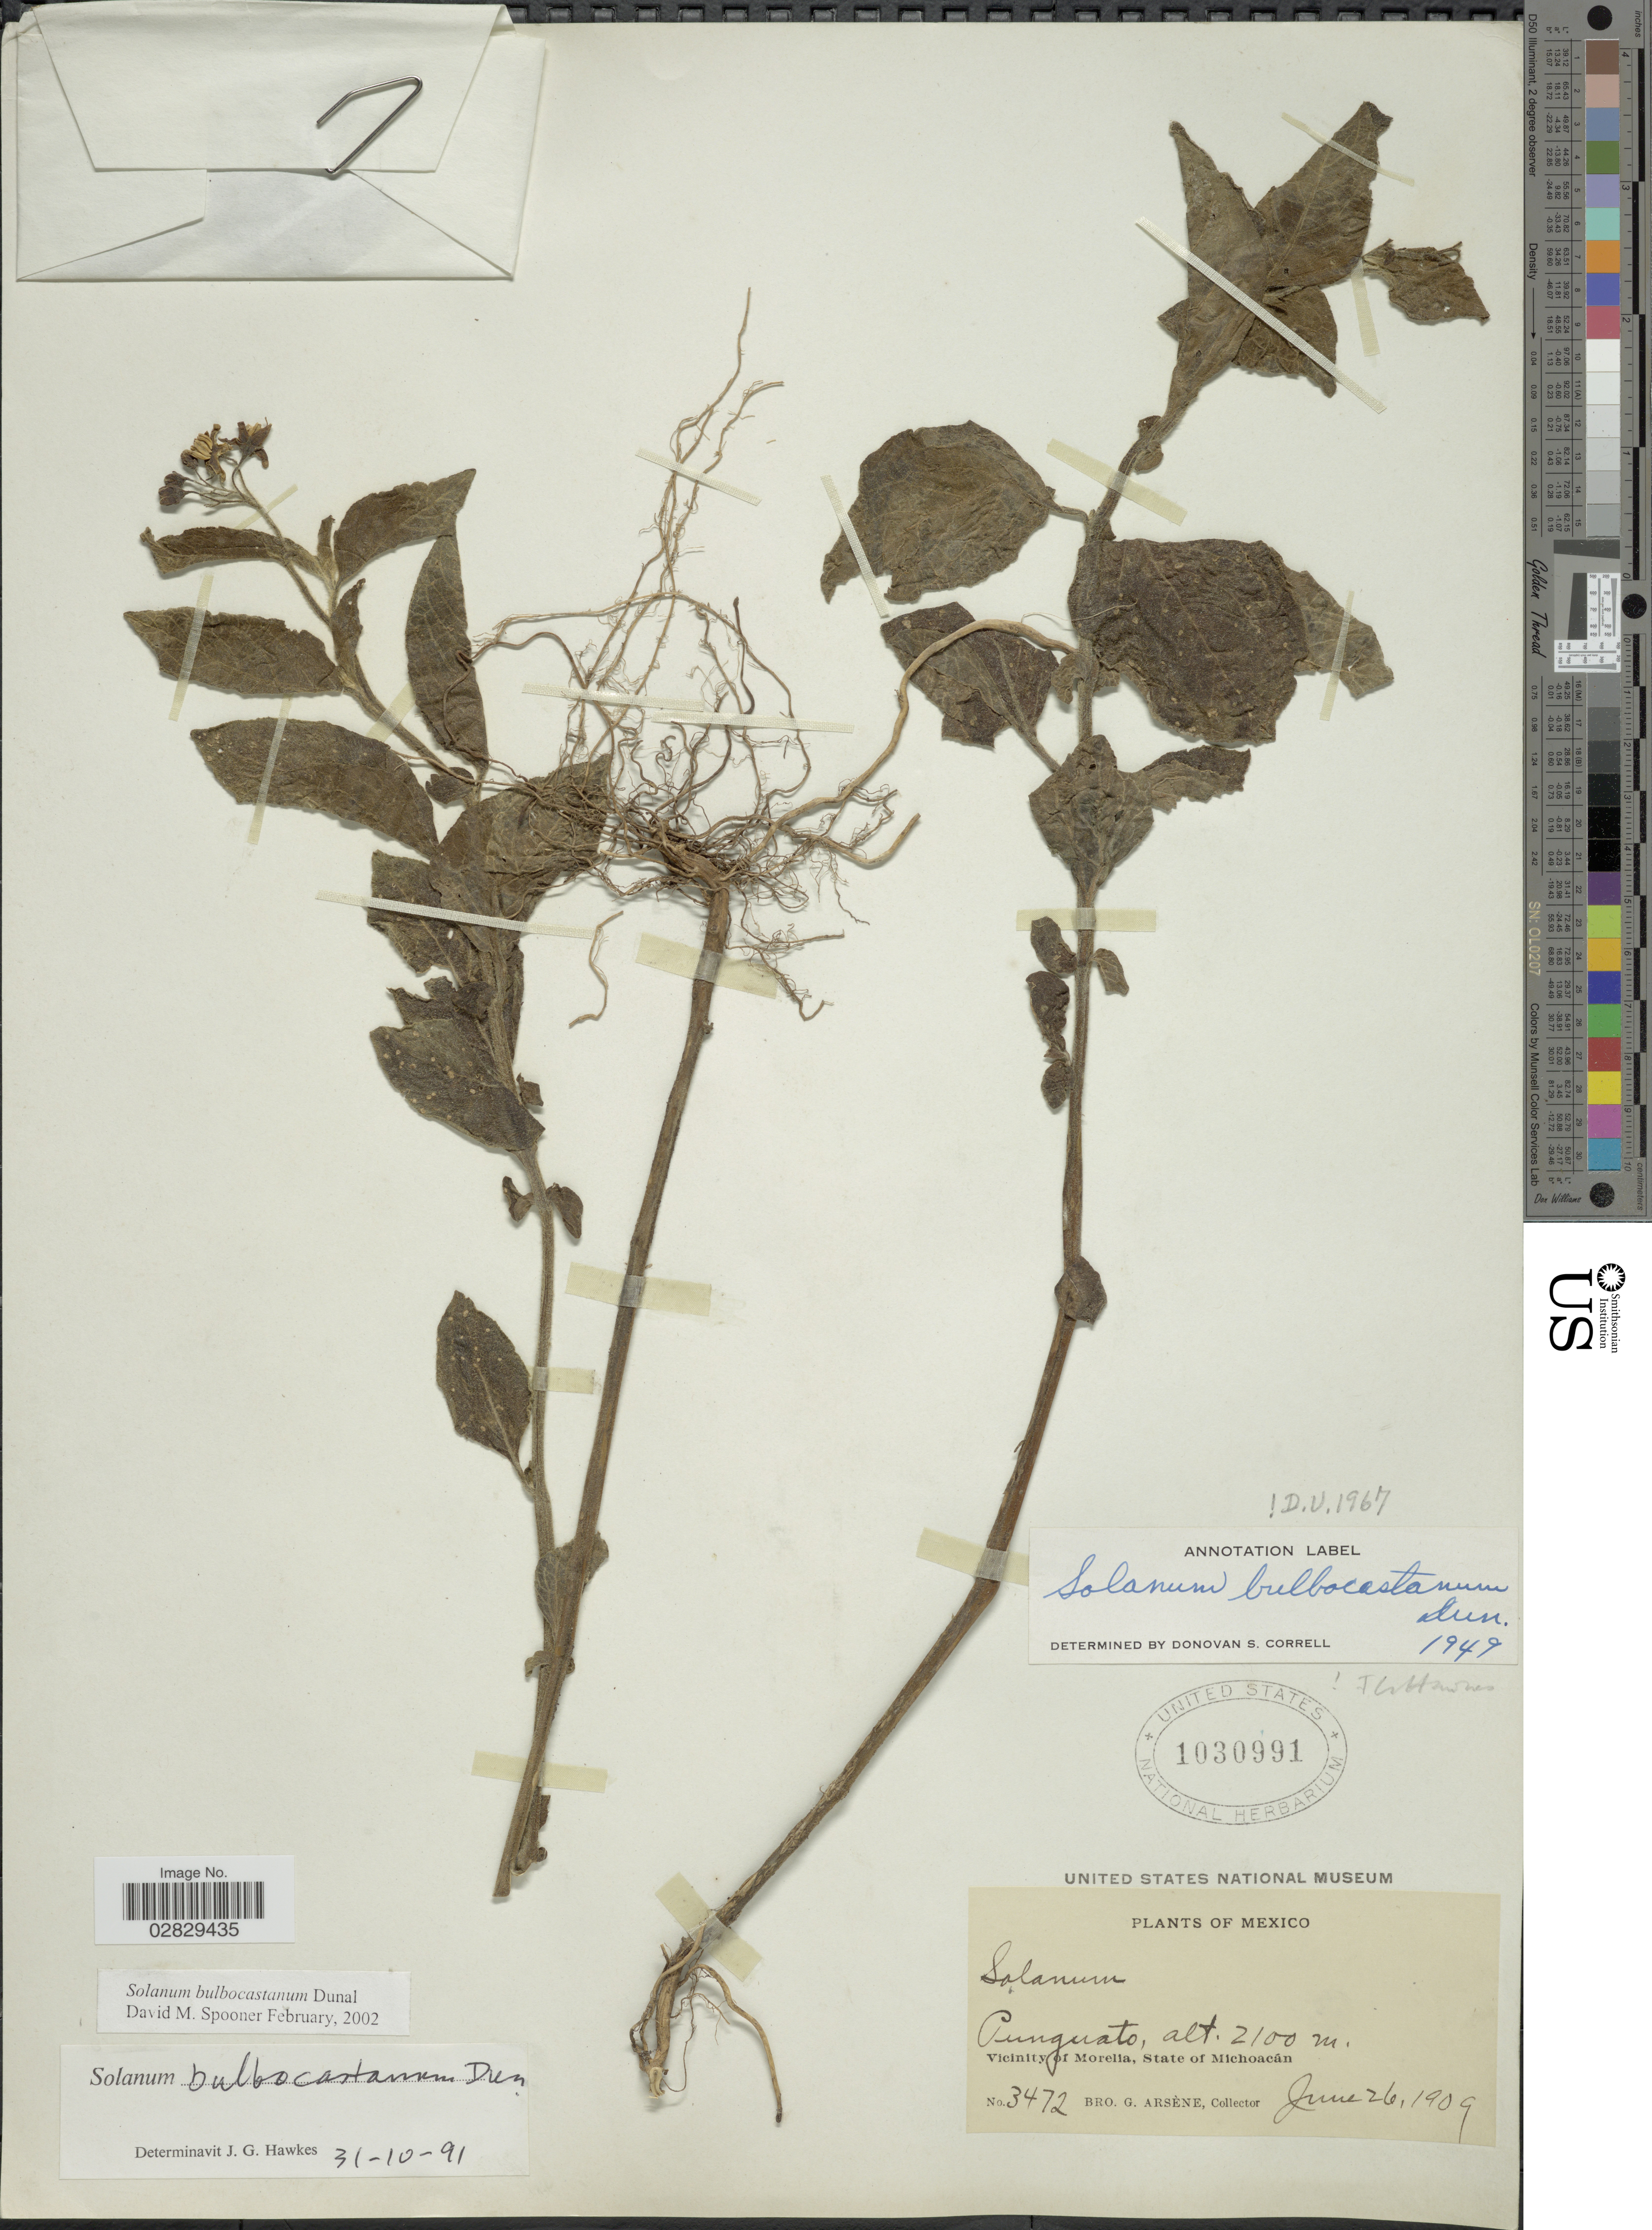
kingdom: Plantae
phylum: Tracheophyta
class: Magnoliopsida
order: Solanales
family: Solanaceae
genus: Solanum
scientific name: Solanum bulbocastanum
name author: Dunal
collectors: Bro. G. Arsène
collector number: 3472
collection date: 1909-06-26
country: Mexico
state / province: Michoacán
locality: Punguato. Vicinity of Morelia.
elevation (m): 2100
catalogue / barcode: US 1030991